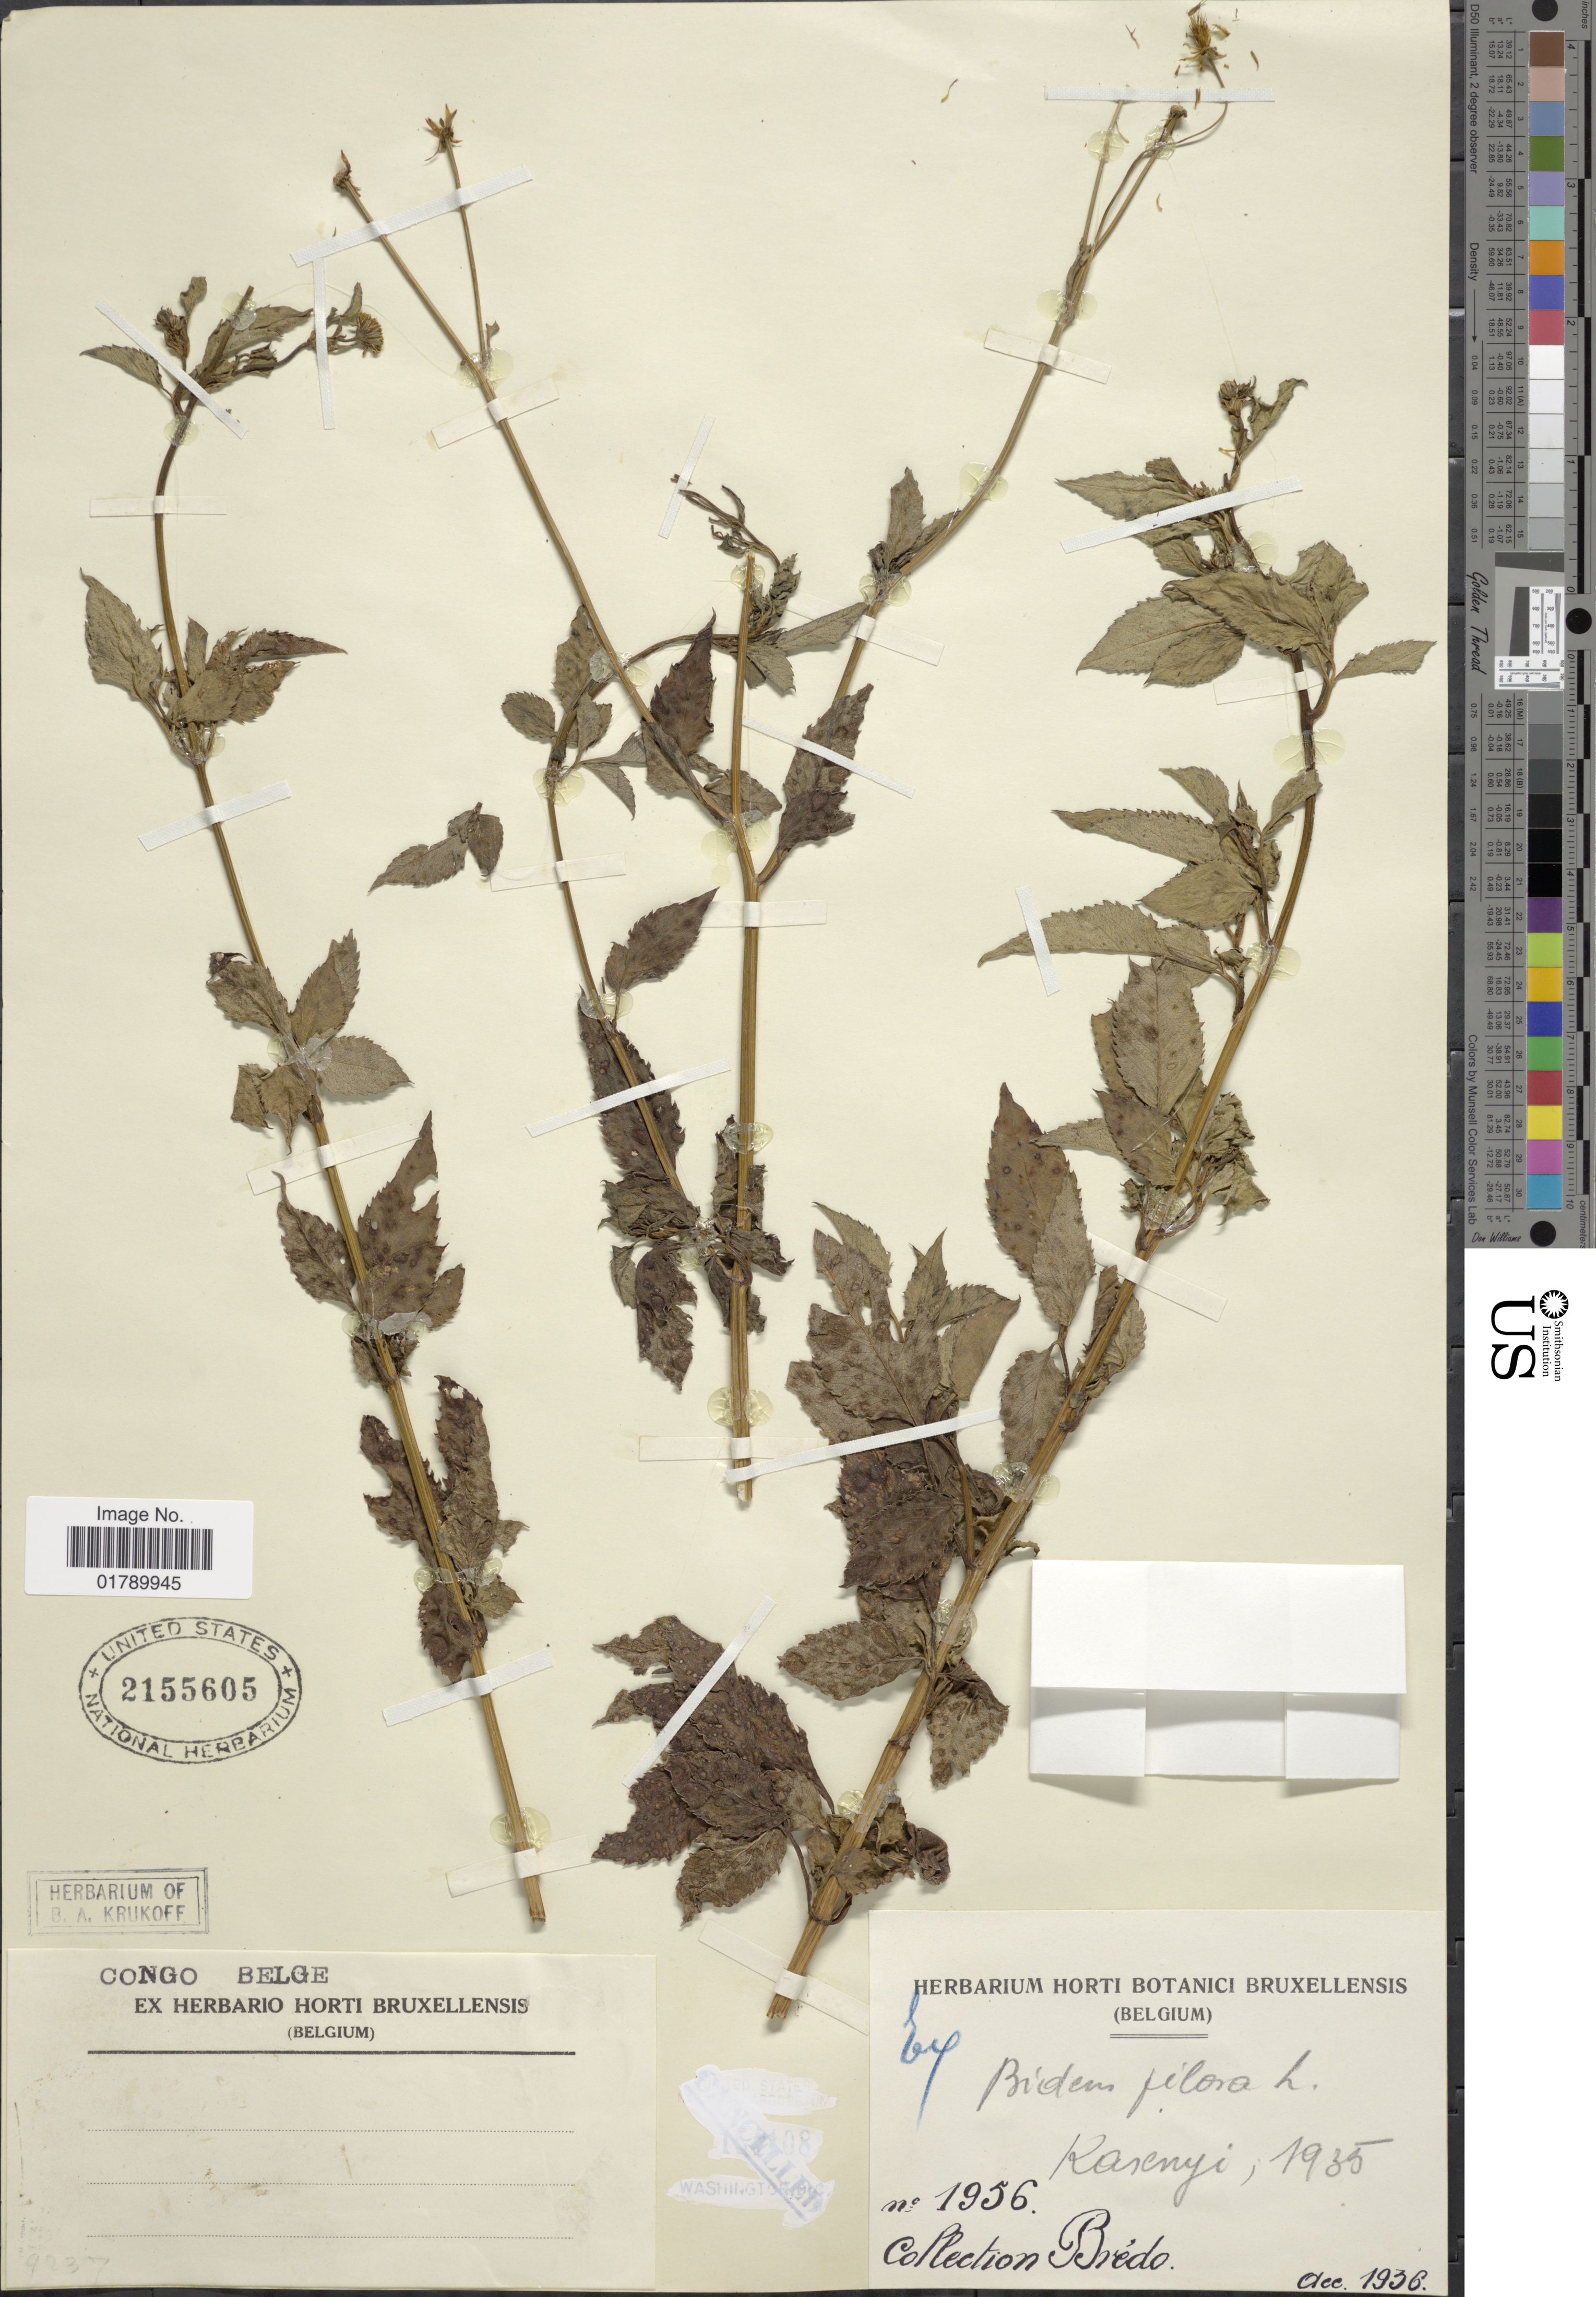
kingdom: Plantae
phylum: Tracheophyta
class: Magnoliopsida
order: Asterales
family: Asteraceae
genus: Bidens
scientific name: Bidens pilosa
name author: L.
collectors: H. Bredo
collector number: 1956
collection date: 1936-12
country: Congo, Democratic Republic of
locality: Kasenyi, Congo Belge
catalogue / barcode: US 2155605